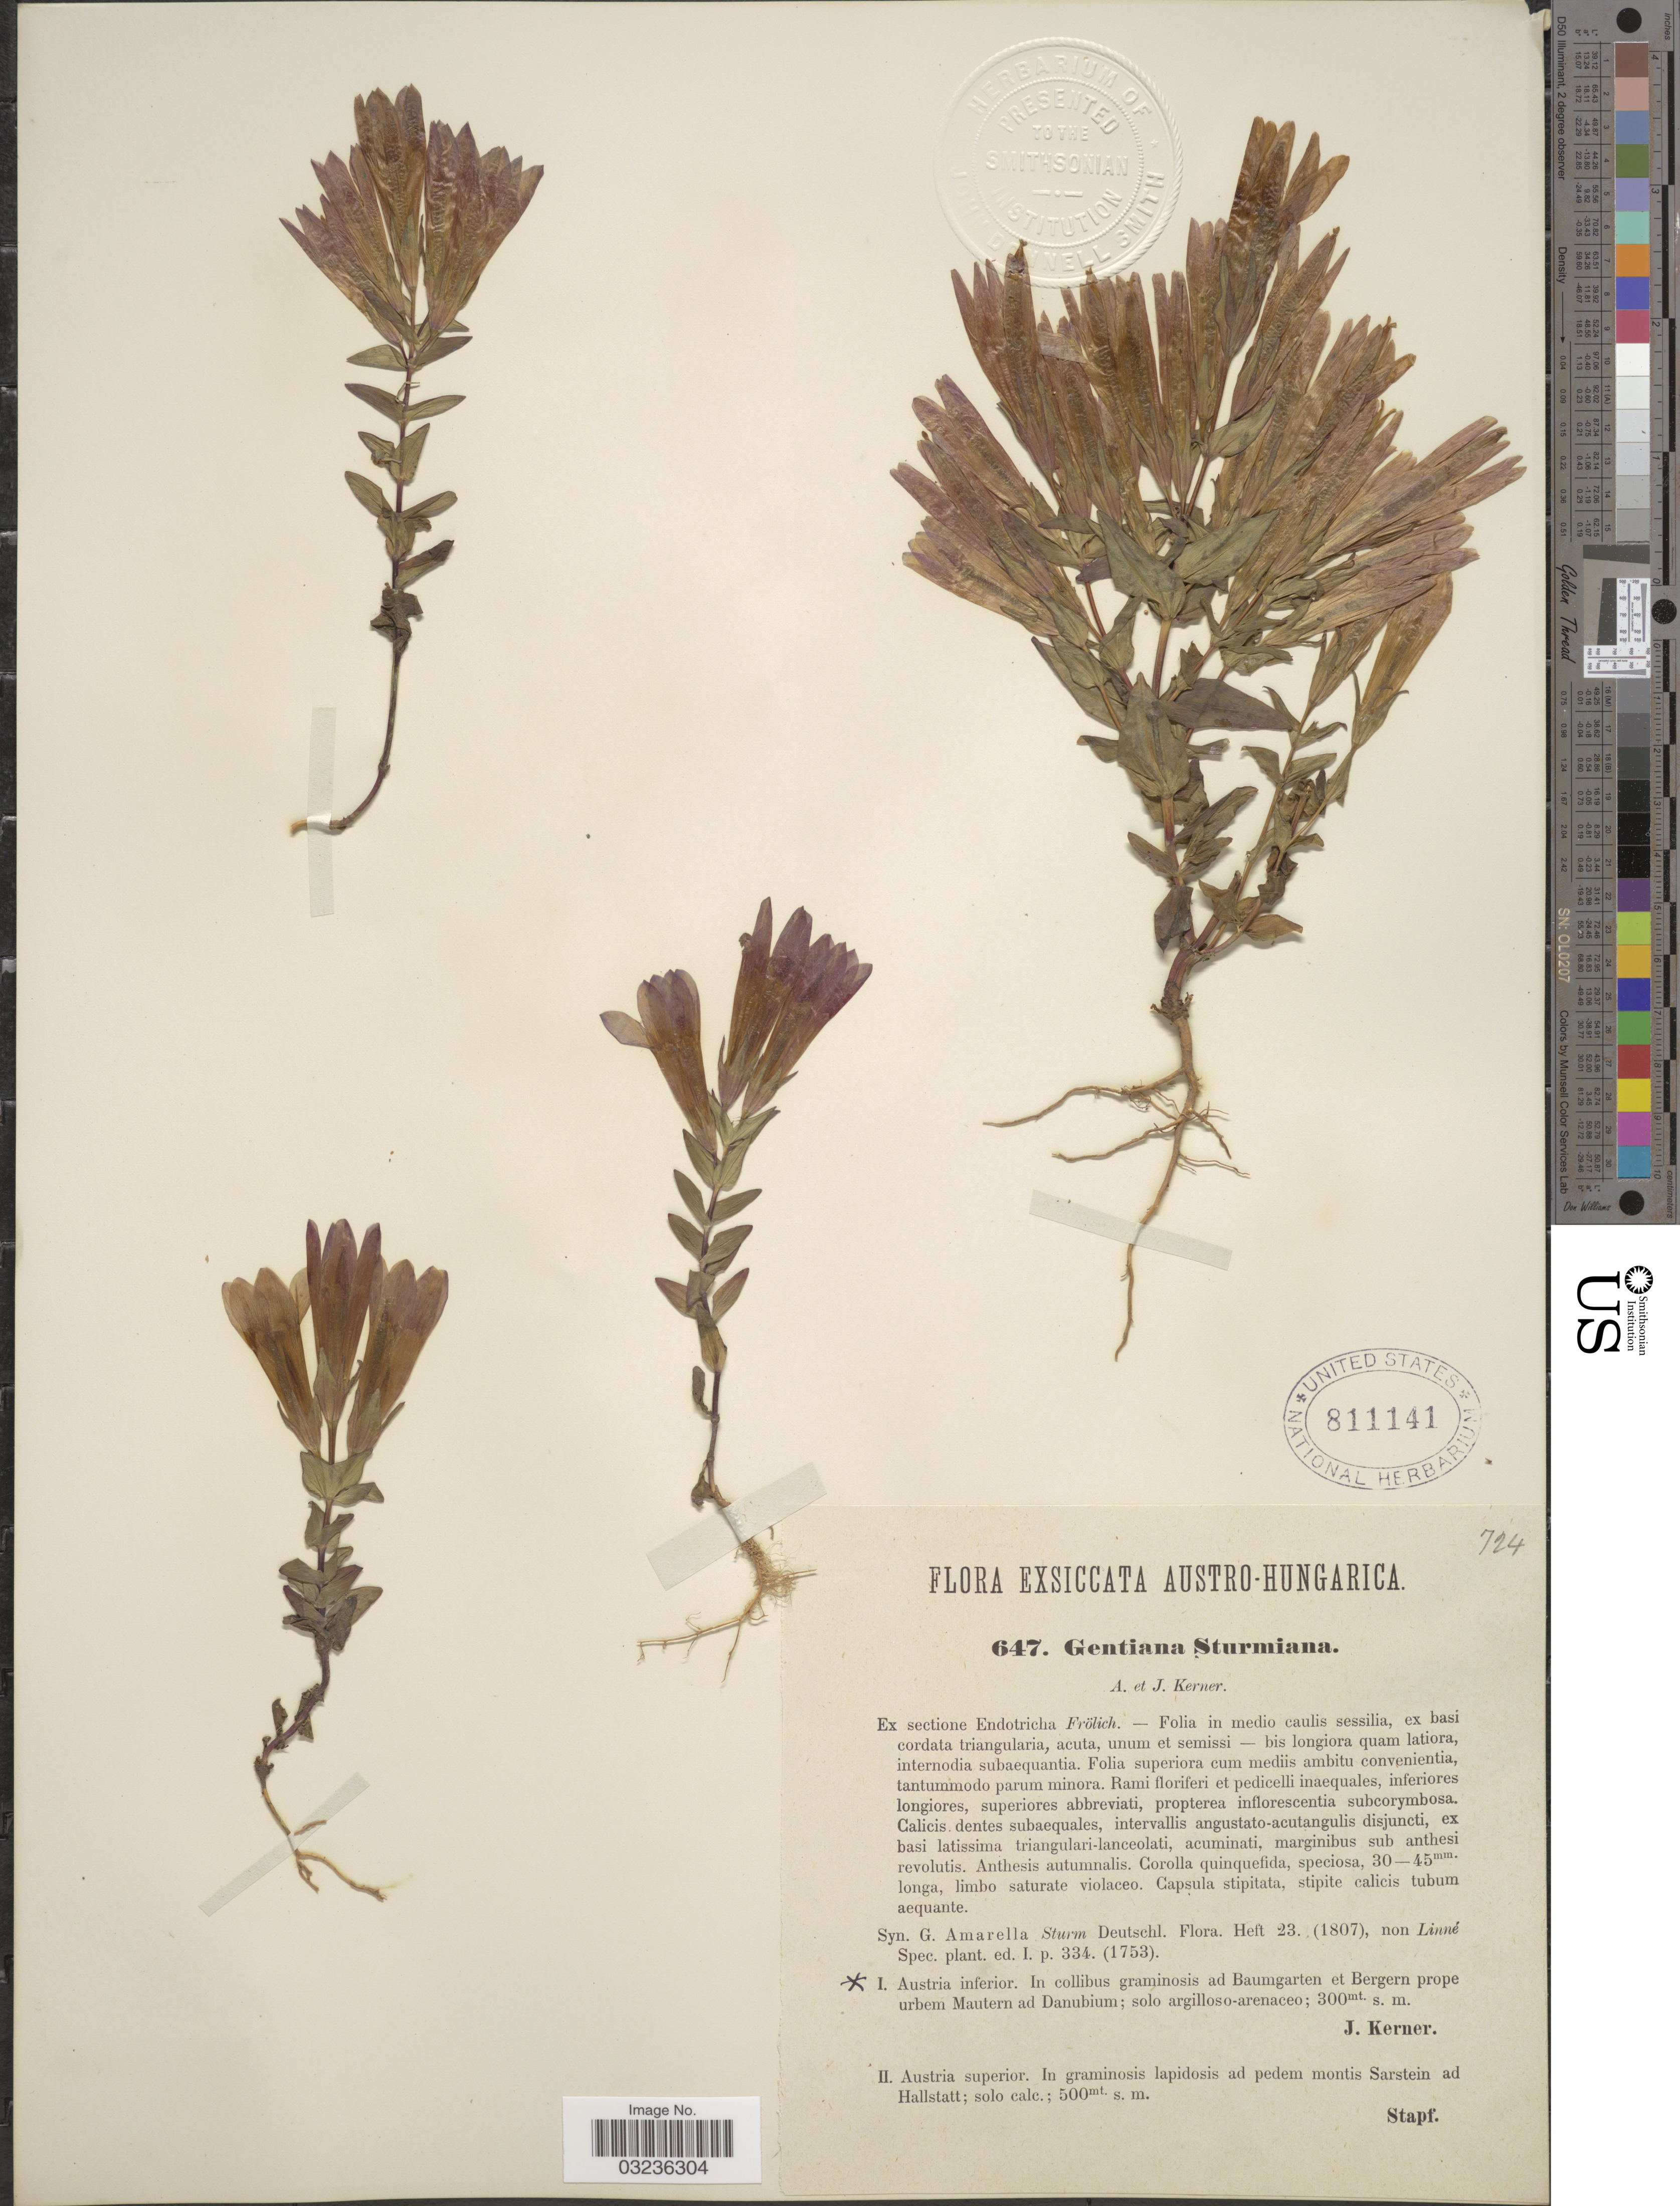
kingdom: Plantae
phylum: Tracheophyta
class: Magnoliopsida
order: Gentianales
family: Gentianaceae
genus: Gentiana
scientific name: Gentiana sturmiana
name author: A. Kern. & J. Kern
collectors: J. Kerner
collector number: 647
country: Austria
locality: Austria inferior. In collibus graminosis ad Baumgarten et Bergern prope urbem Mautern ad Danubium; solo argilloso-arenaceo.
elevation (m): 300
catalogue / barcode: US 811141